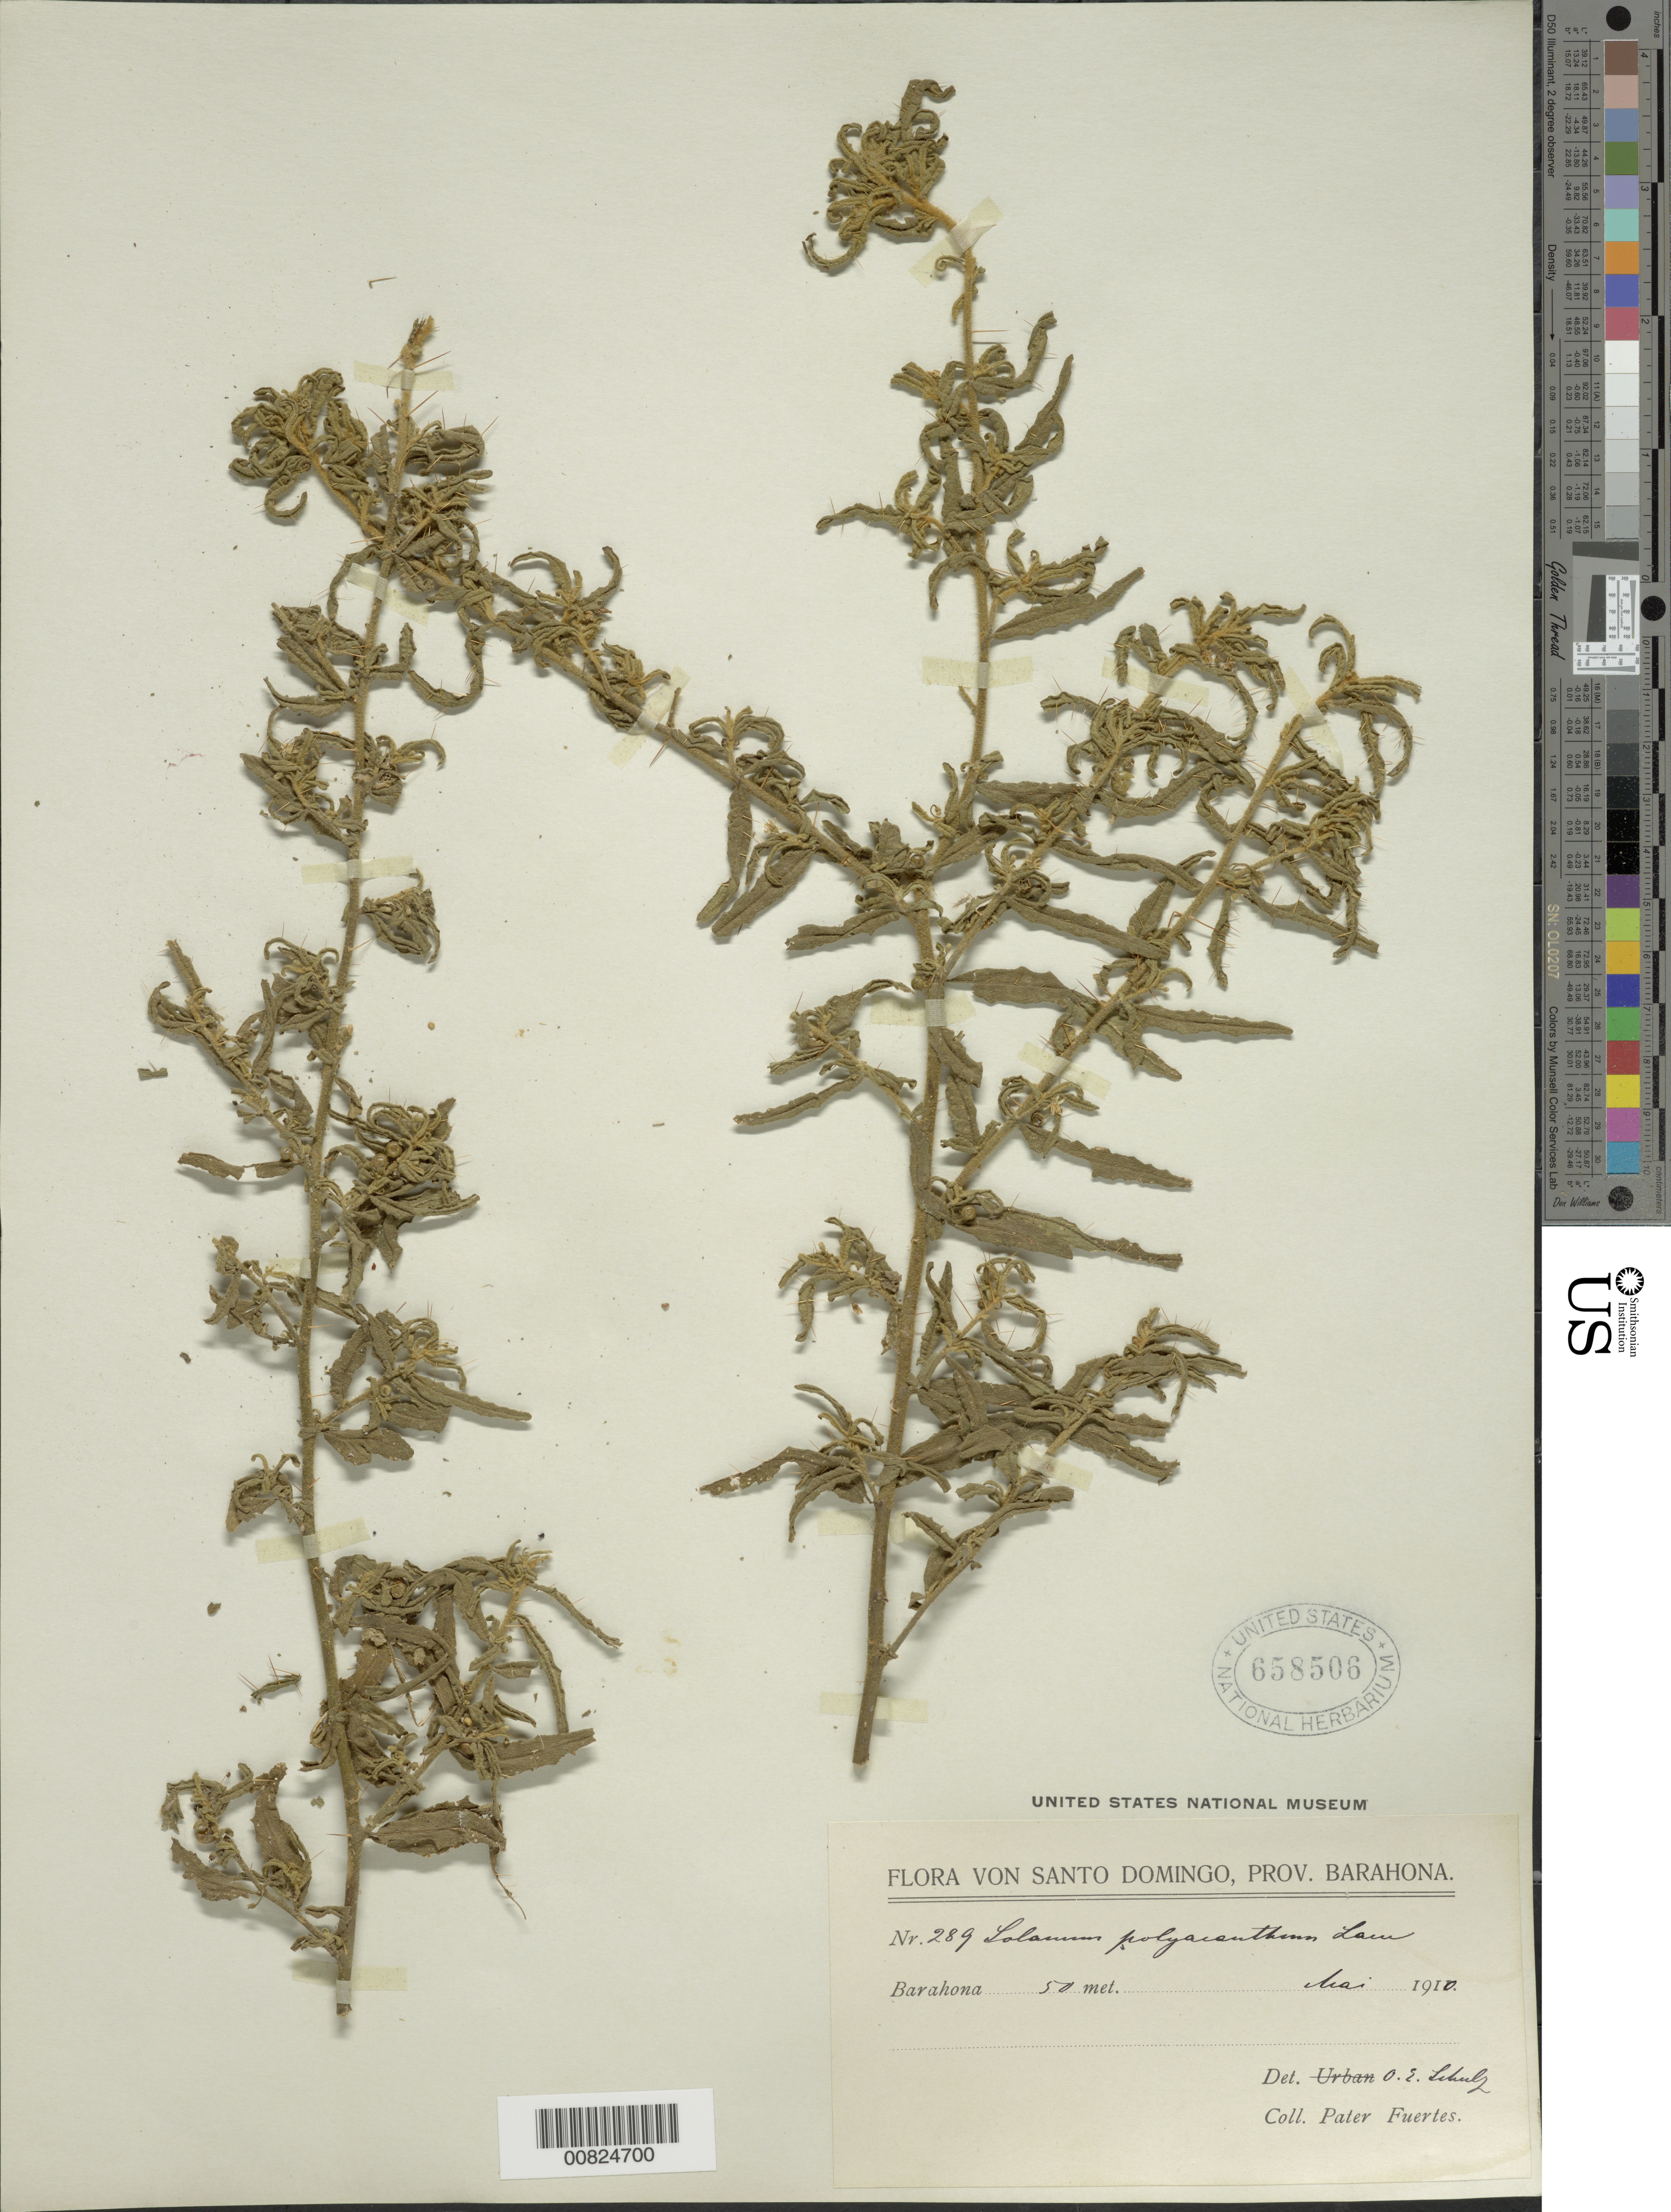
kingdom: Plantae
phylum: Tracheophyta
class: Magnoliopsida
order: Solanales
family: Solanaceae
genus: Solanum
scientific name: Solanum polycanthum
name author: Lam.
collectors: M. D. Fuertes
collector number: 289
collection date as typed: May 1910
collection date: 1910-05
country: Dominican Republic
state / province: Barahona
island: Hispaniola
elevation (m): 50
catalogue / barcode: US 658506